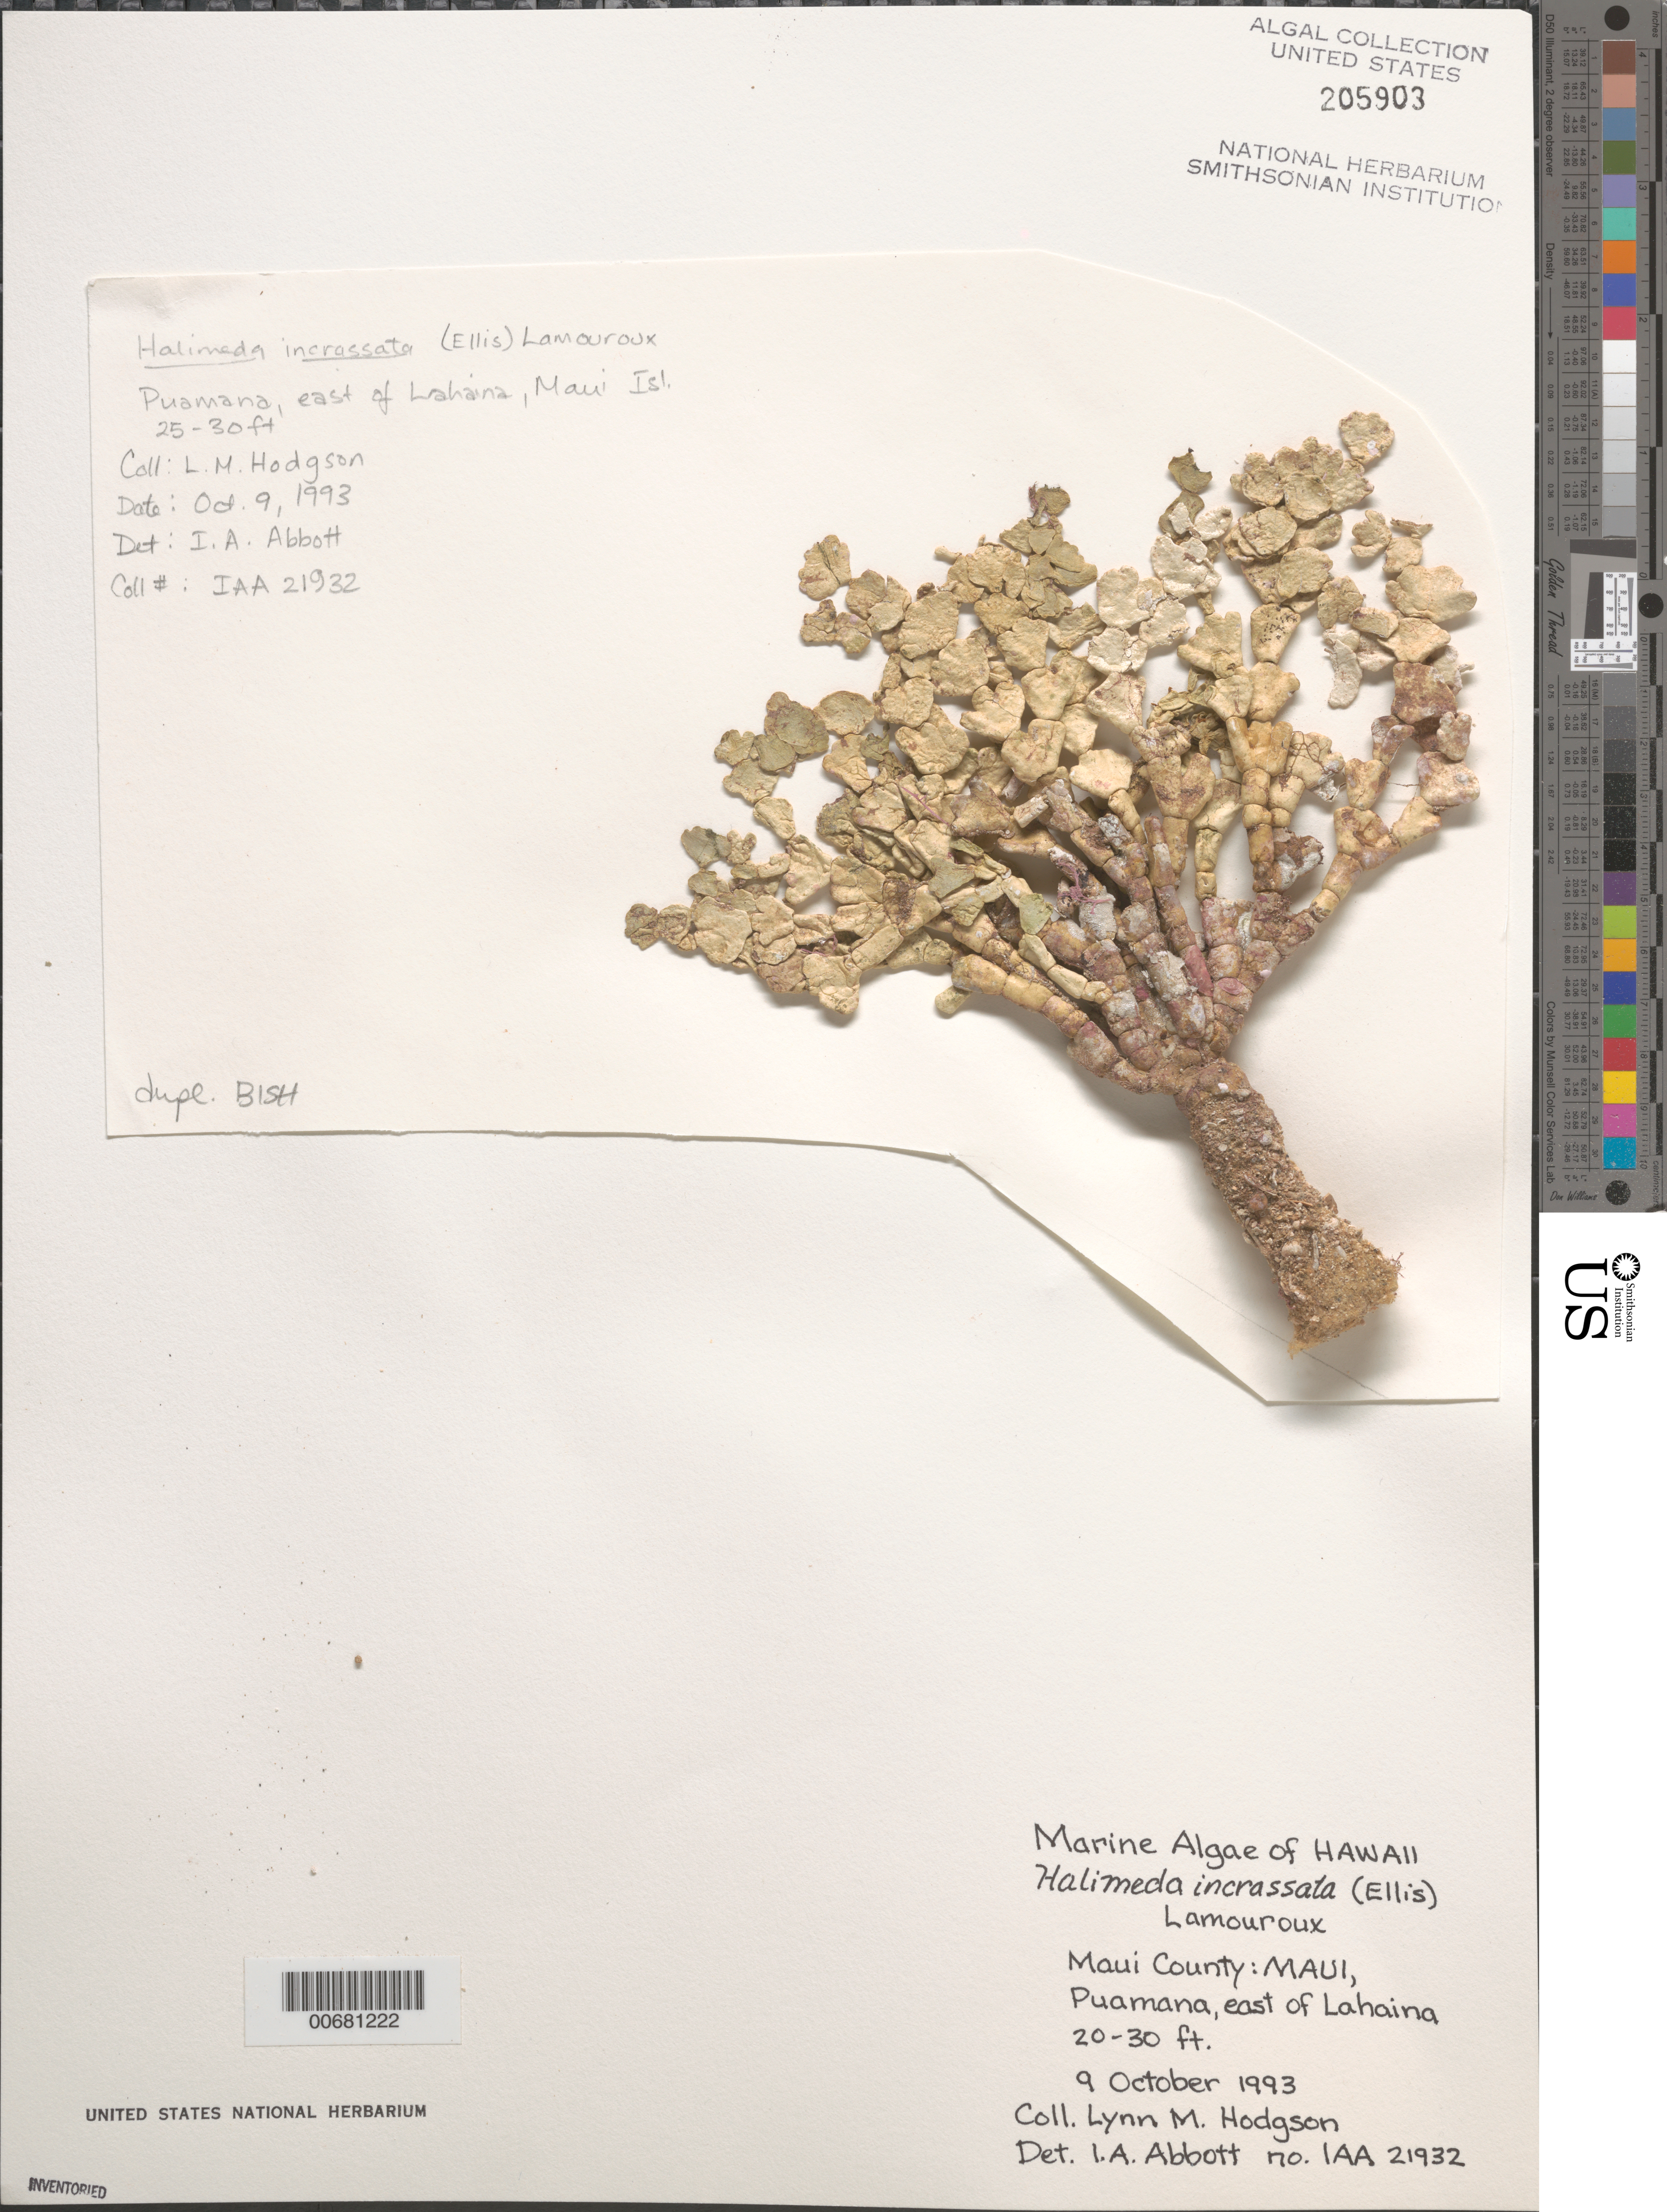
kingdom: Plantae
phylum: Chlorophyta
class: Ulvophyceae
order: Bryopsidales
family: Halimedaceae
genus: Halimeda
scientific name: Halimeda incrassata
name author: (J. Ellis) J.V.Lamouroux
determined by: Abbott, Isabella A.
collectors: L. M. Hodgson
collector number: IAA 21932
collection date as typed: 09 Oct 1993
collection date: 1993-10-09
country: United States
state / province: Hawaii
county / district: Maui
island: Maui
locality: Puamana, east of Lahaina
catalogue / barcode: US 205903